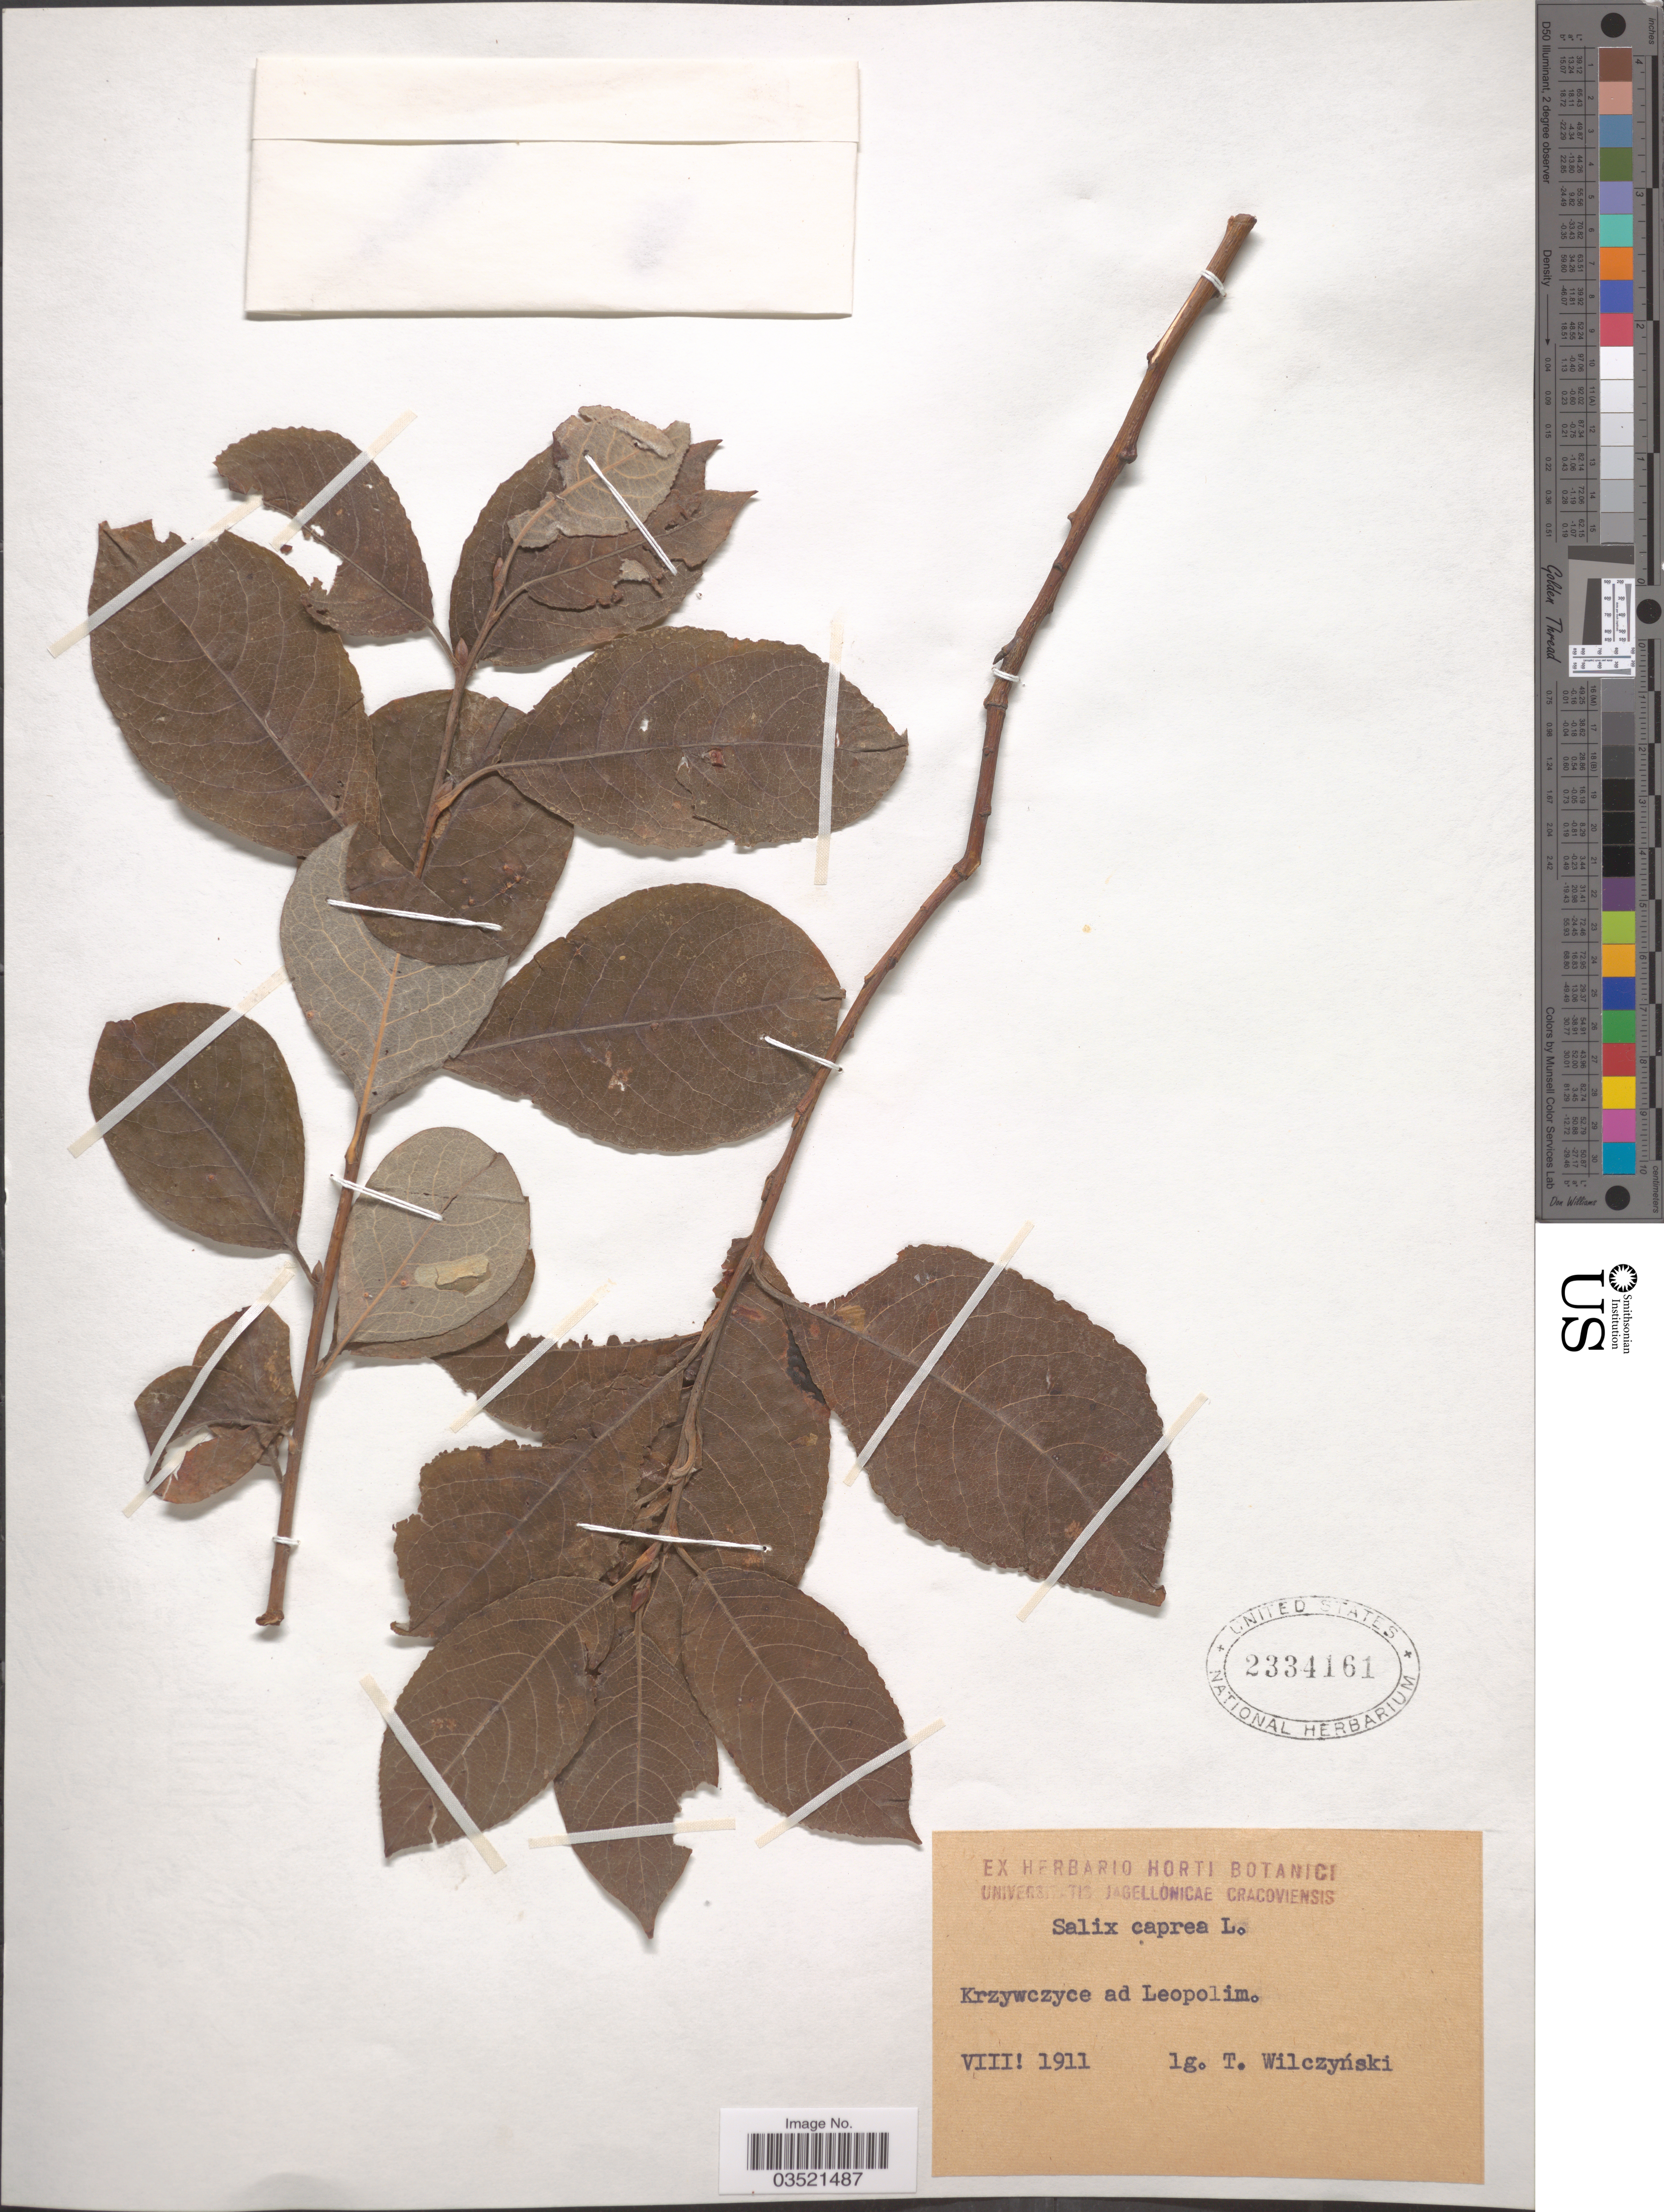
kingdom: Plantae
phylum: Tracheophyta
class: Magnoliopsida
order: Malpighiales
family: Salicaceae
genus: Salix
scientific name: Salix caprea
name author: L.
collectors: T. Wilczynski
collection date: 1911-08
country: Poland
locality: Krzywczyce ad Leopolim.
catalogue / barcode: US 2334161